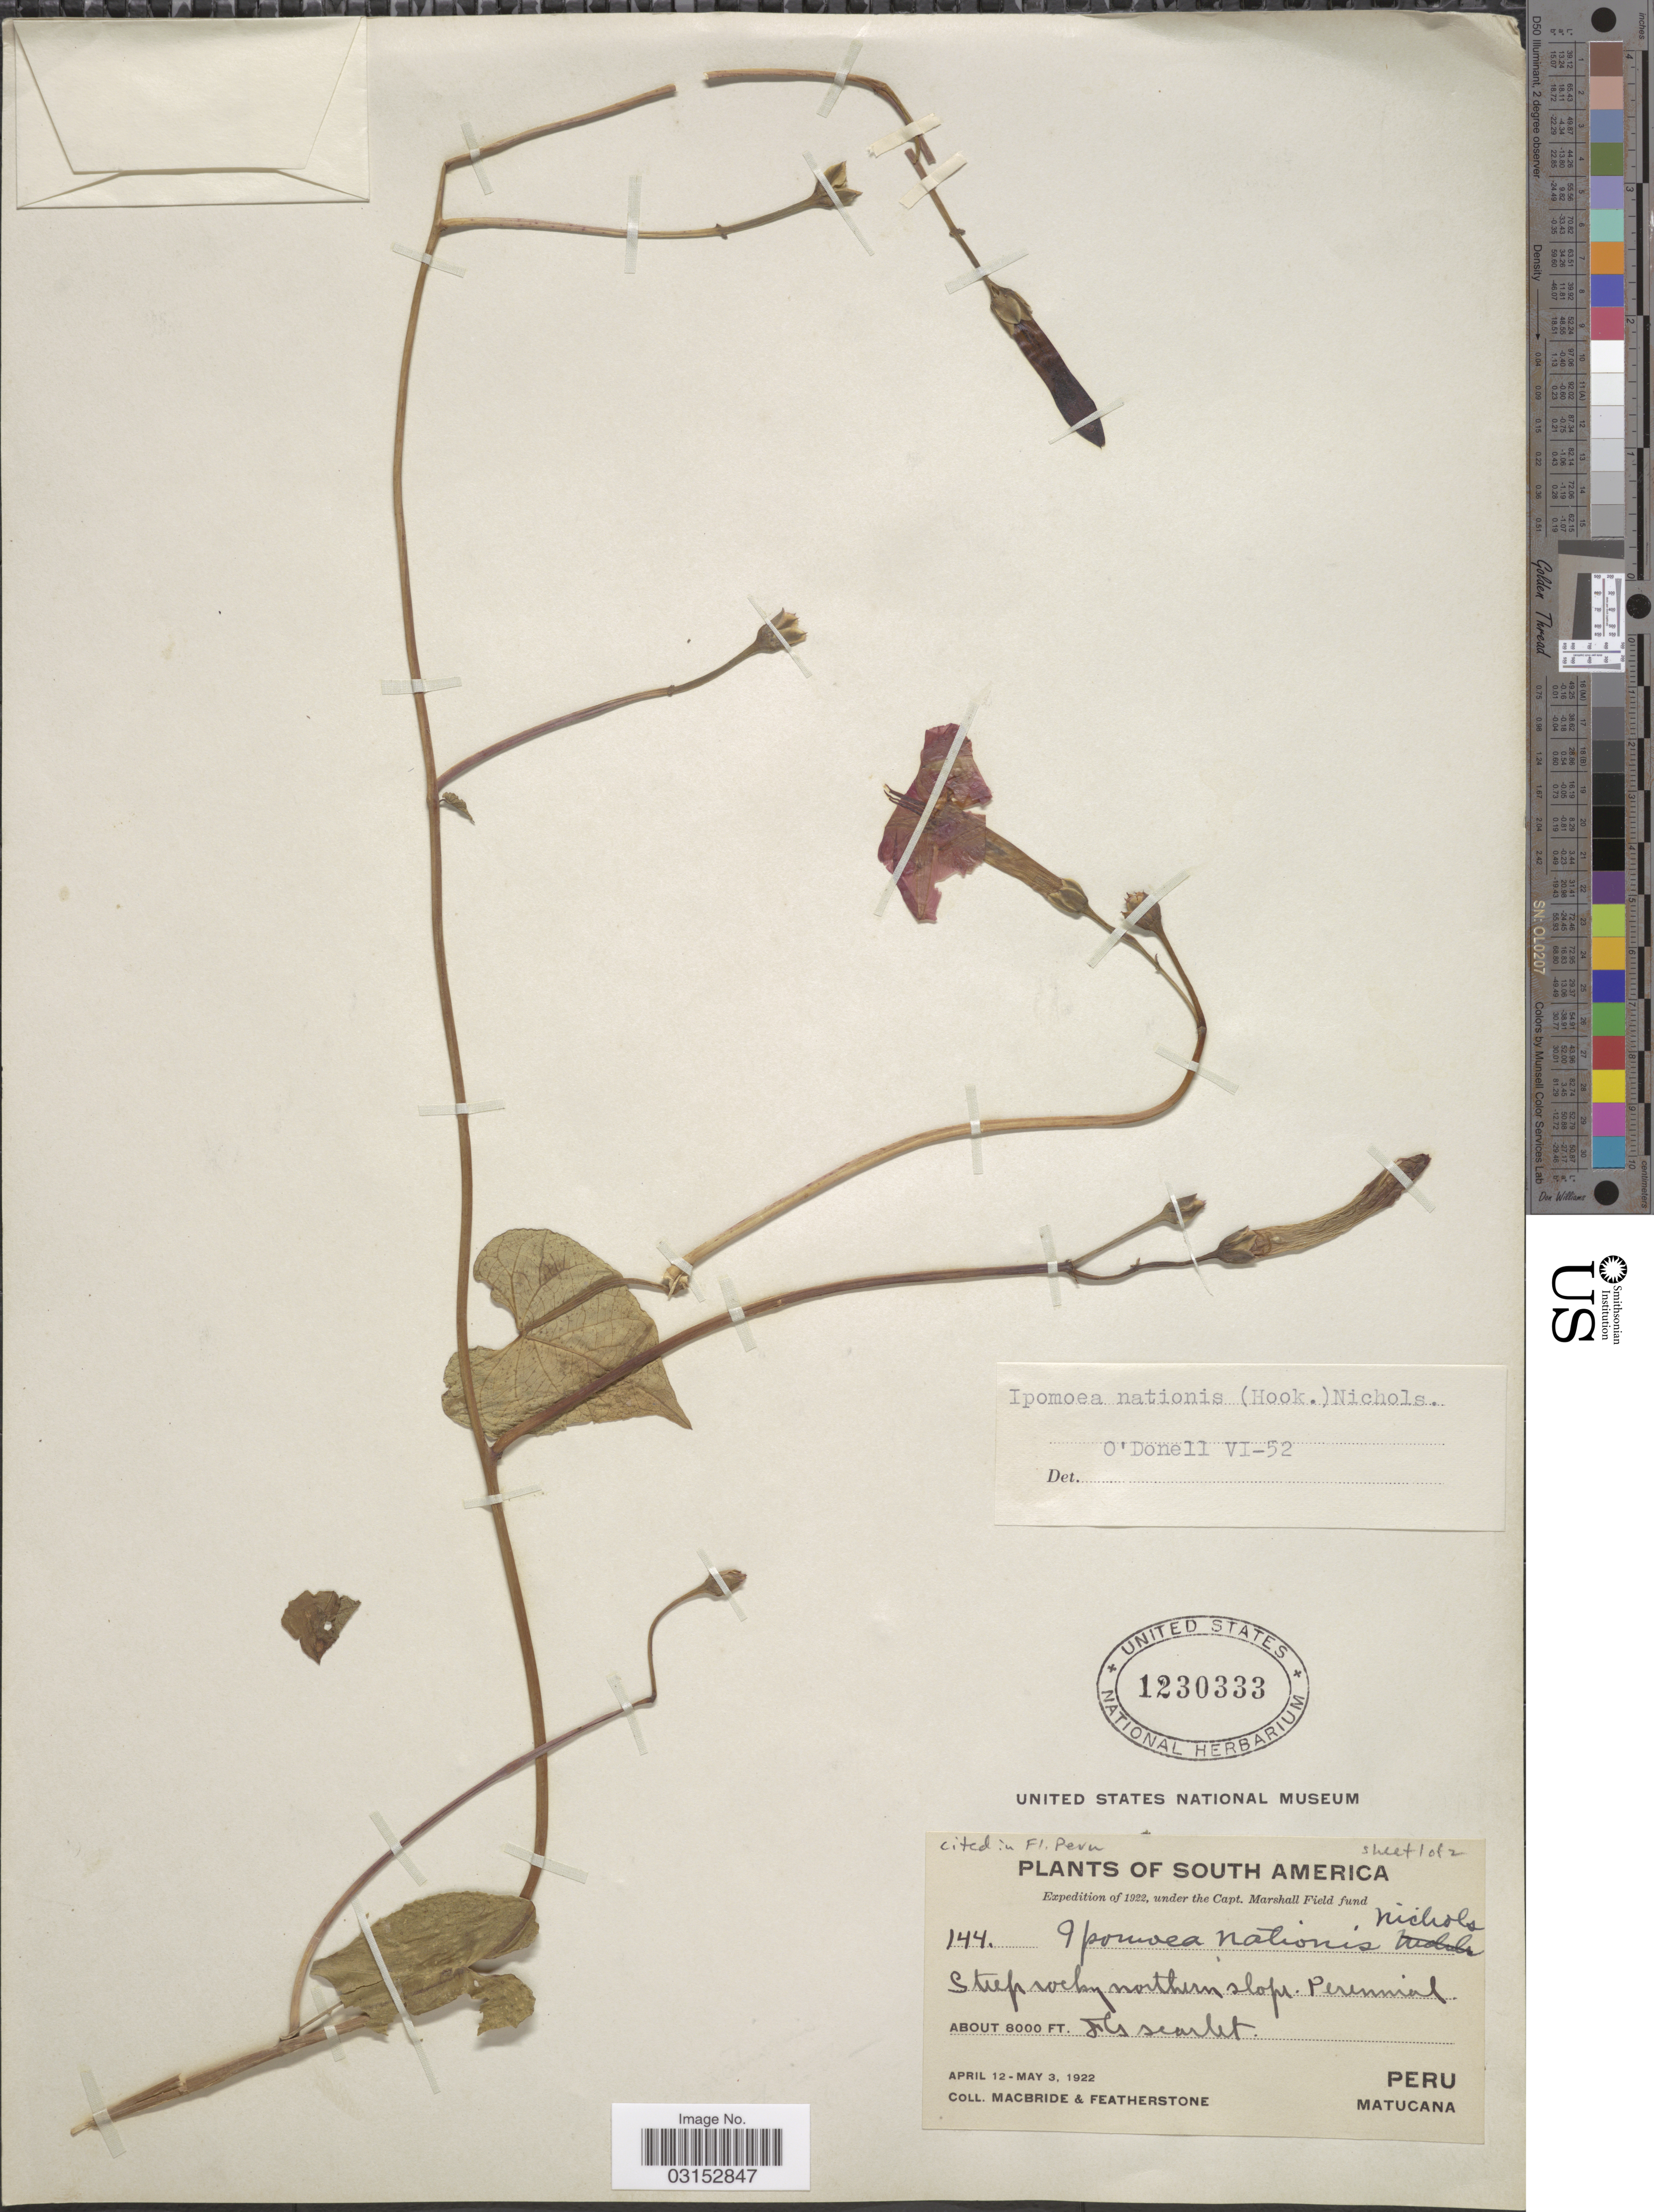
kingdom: Plantae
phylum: Tracheophyta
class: Magnoliopsida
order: Solanales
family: Convolvulaceae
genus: Ipomoea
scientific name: Ipomoea nationis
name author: (Hook.) G. Nicholson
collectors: Macbride, -- & -. Featherstone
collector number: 144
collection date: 1922-04-12/1922-05-03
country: Peru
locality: Matucana.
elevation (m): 2438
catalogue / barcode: US 1230333